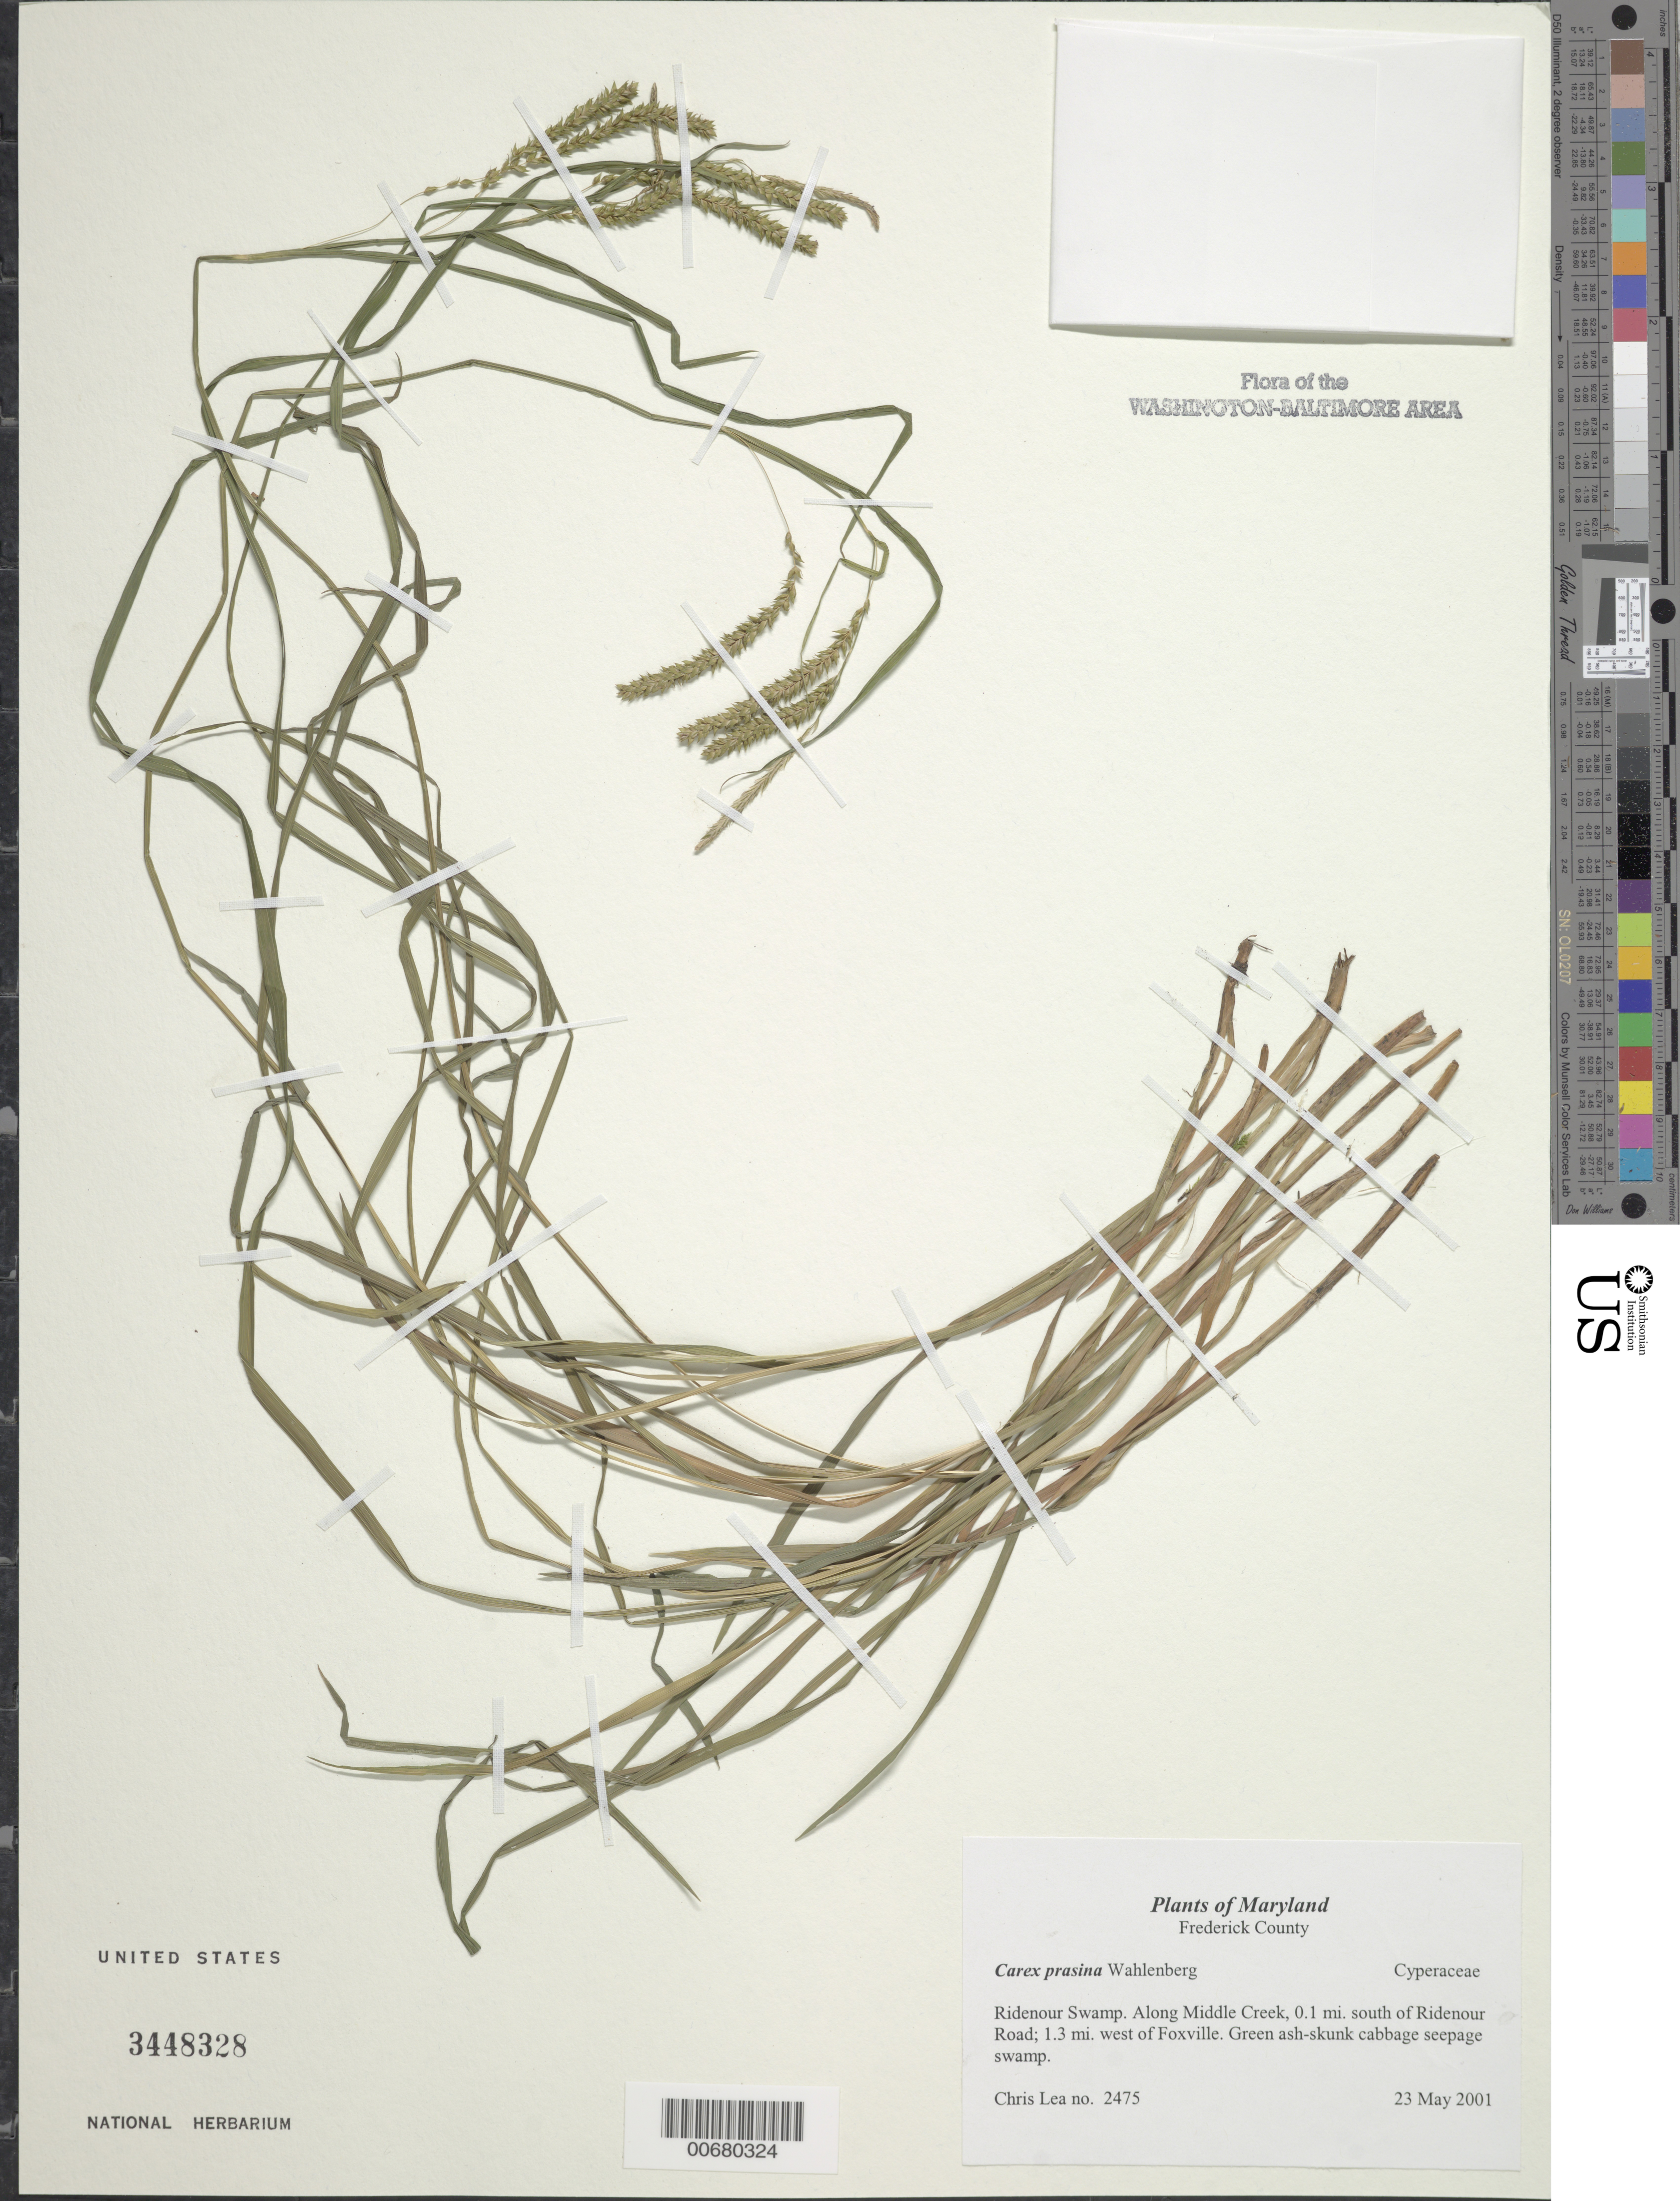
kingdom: Plantae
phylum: Tracheophyta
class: Liliopsida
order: Poales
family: Cyperaceae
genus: Carex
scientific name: Carex prasina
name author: Wahlenb.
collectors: C. Lea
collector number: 2475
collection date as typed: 23 May 2001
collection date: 2001-05-23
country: United States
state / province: Maryland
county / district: Frederick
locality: Ridenour Swamp. Along Middle Creek, 0.1 mi. south of Ridenour Road; 1.3 mi. west of Foxville.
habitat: Green ash - skunk cabbage seepage swamp.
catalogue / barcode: US 3448328